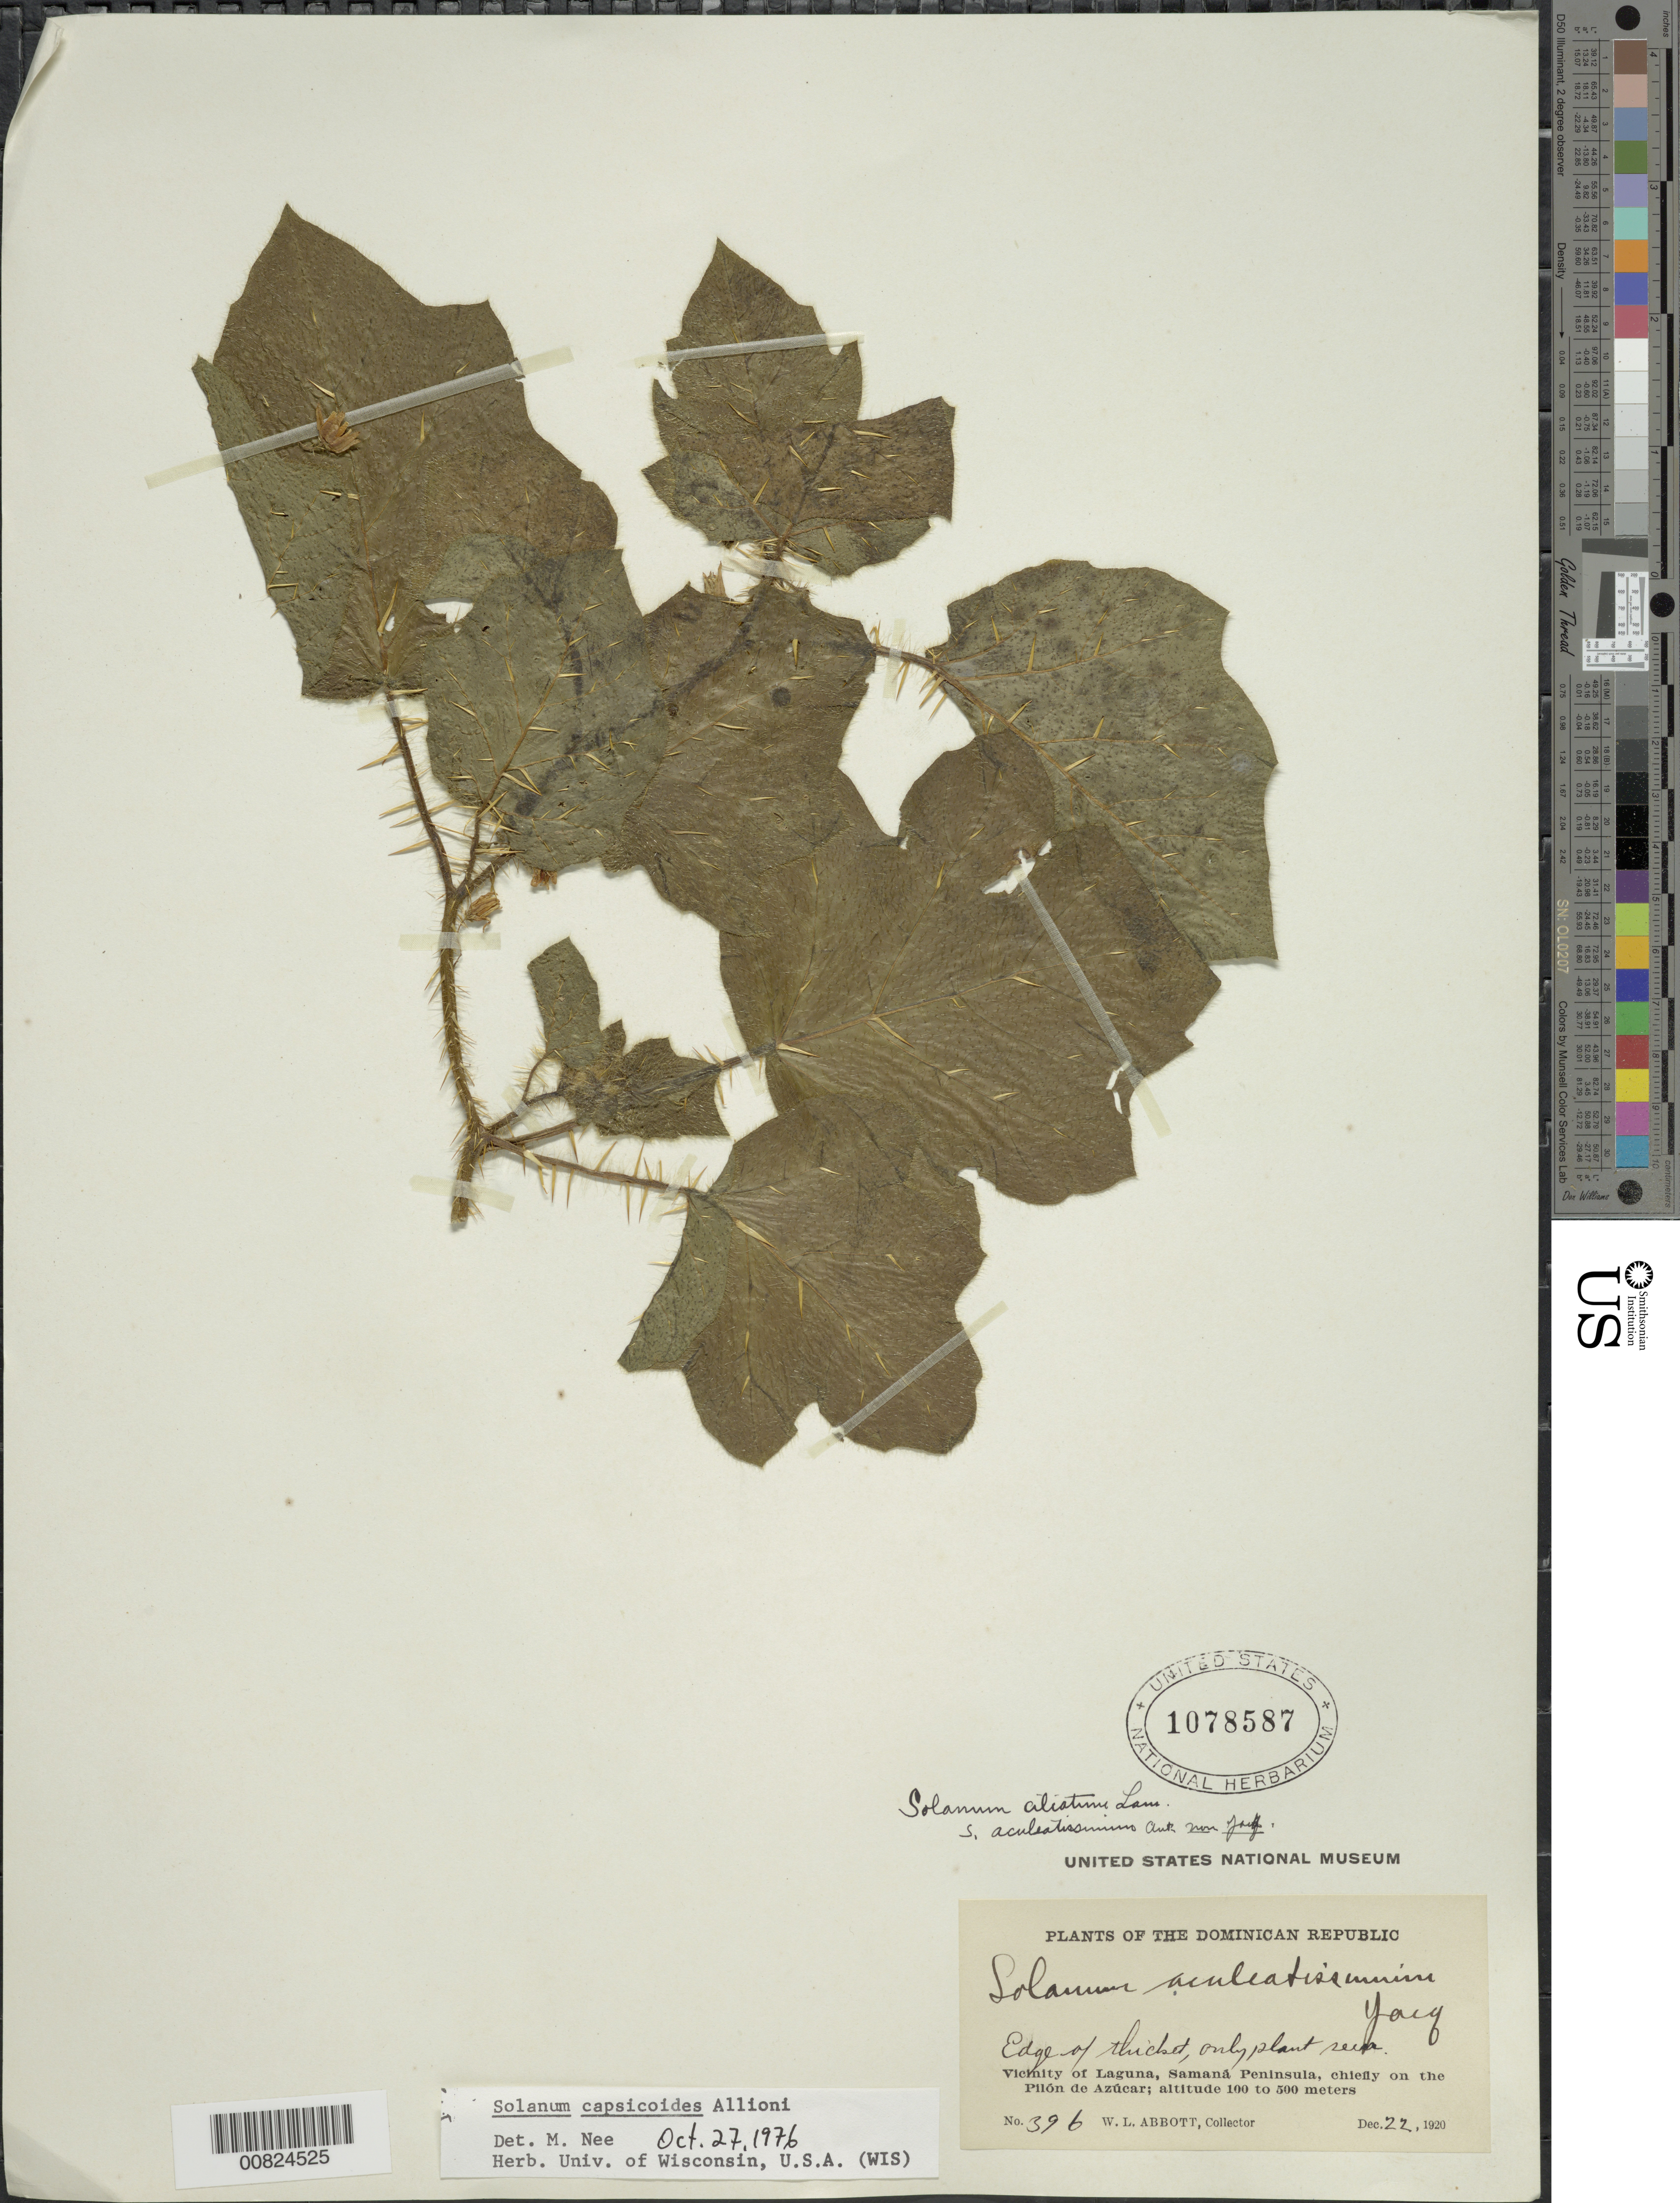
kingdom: Plantae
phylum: Tracheophyta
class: Magnoliopsida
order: Solanales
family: Solanaceae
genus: Solanum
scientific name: Solanum capsicoides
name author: All.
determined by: Nee, Michael H.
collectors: W. L. Abbott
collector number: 396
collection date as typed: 22 Dec 1920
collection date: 1920-12-22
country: Dominican Republic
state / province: Samana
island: Hispaniola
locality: Vicinity of Laguna, Samaná Peninsula, chiefly on the Pilón de Azúcar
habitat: Edge of thicket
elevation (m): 100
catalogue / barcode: US 1078587